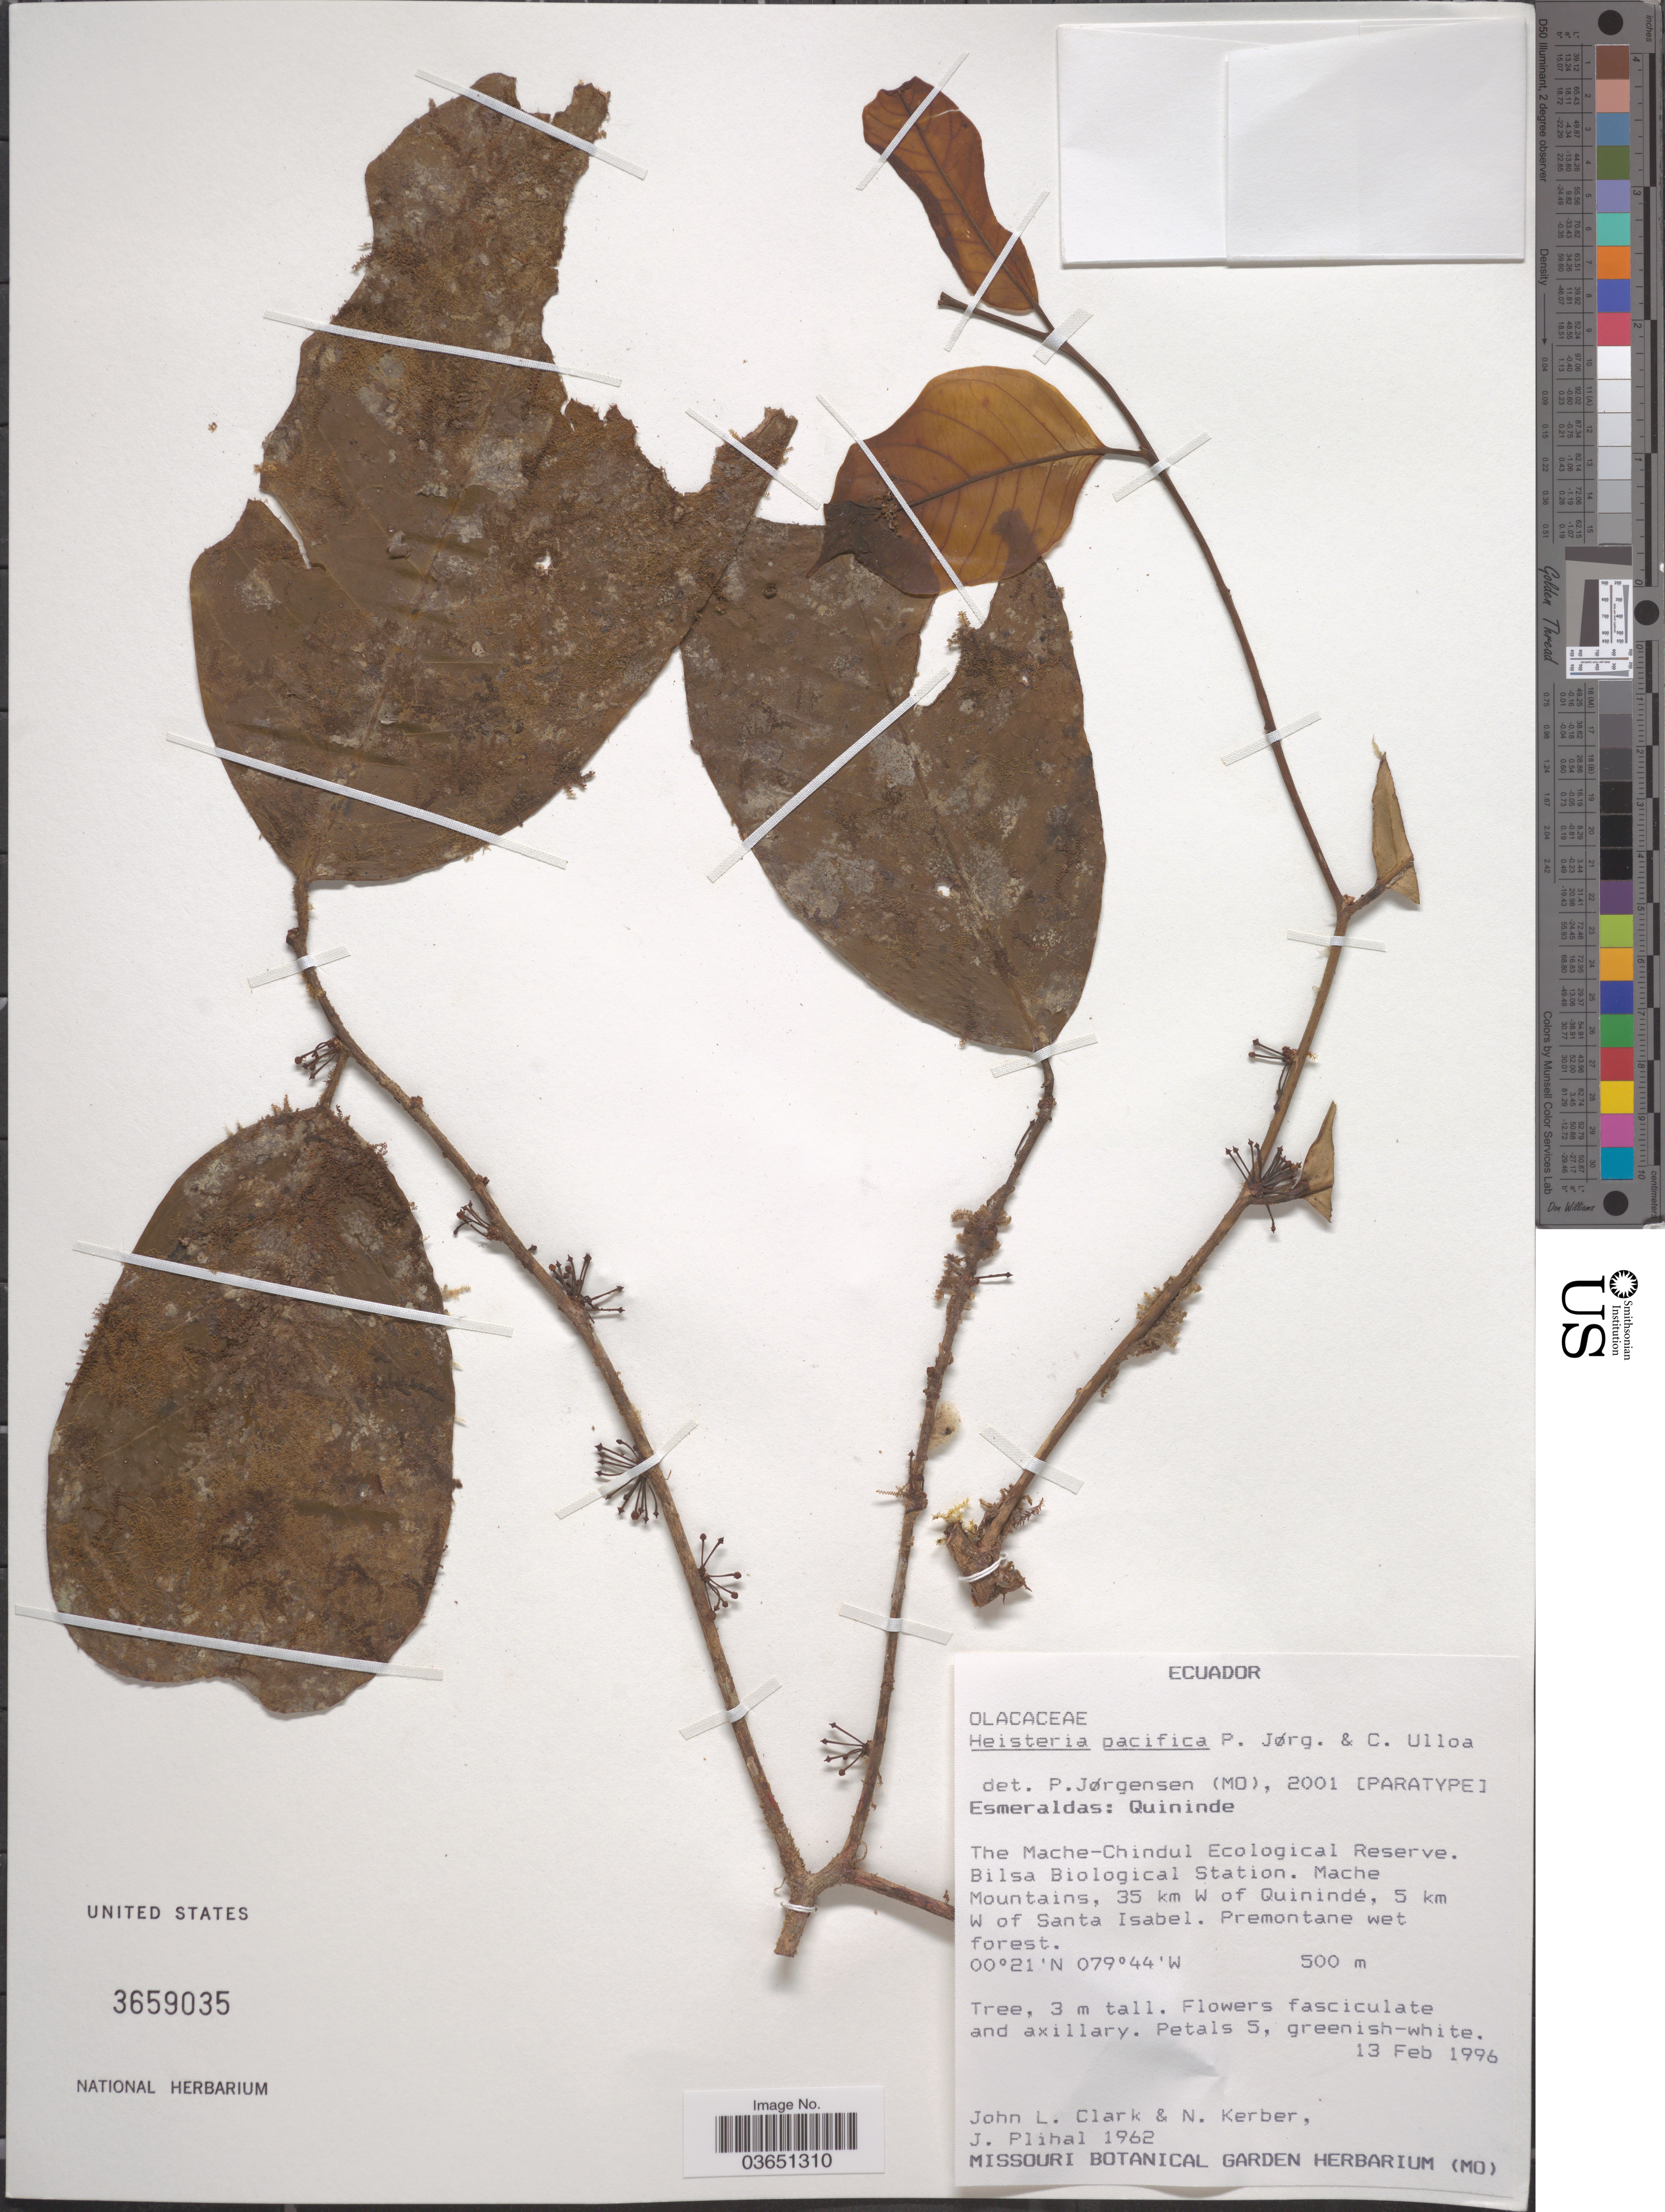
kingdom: Plantae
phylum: Tracheophyta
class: Magnoliopsida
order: Santalales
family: Erythropalaceae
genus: Heisteria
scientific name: Heisteria pacifica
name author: P. Jørg. & C. Ulloa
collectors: J. L. Clark, N. Kerber & J. Plihal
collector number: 1962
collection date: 1996-02-13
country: Ecuador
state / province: Esmeraldas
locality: Quininde. The Mache-Chindul Ecological Reserve. Bilsa Biological Station. Mache Mountains, 35 km W of Quinindé, 5 km W of Santa Isabel.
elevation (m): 500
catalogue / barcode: US 3659035